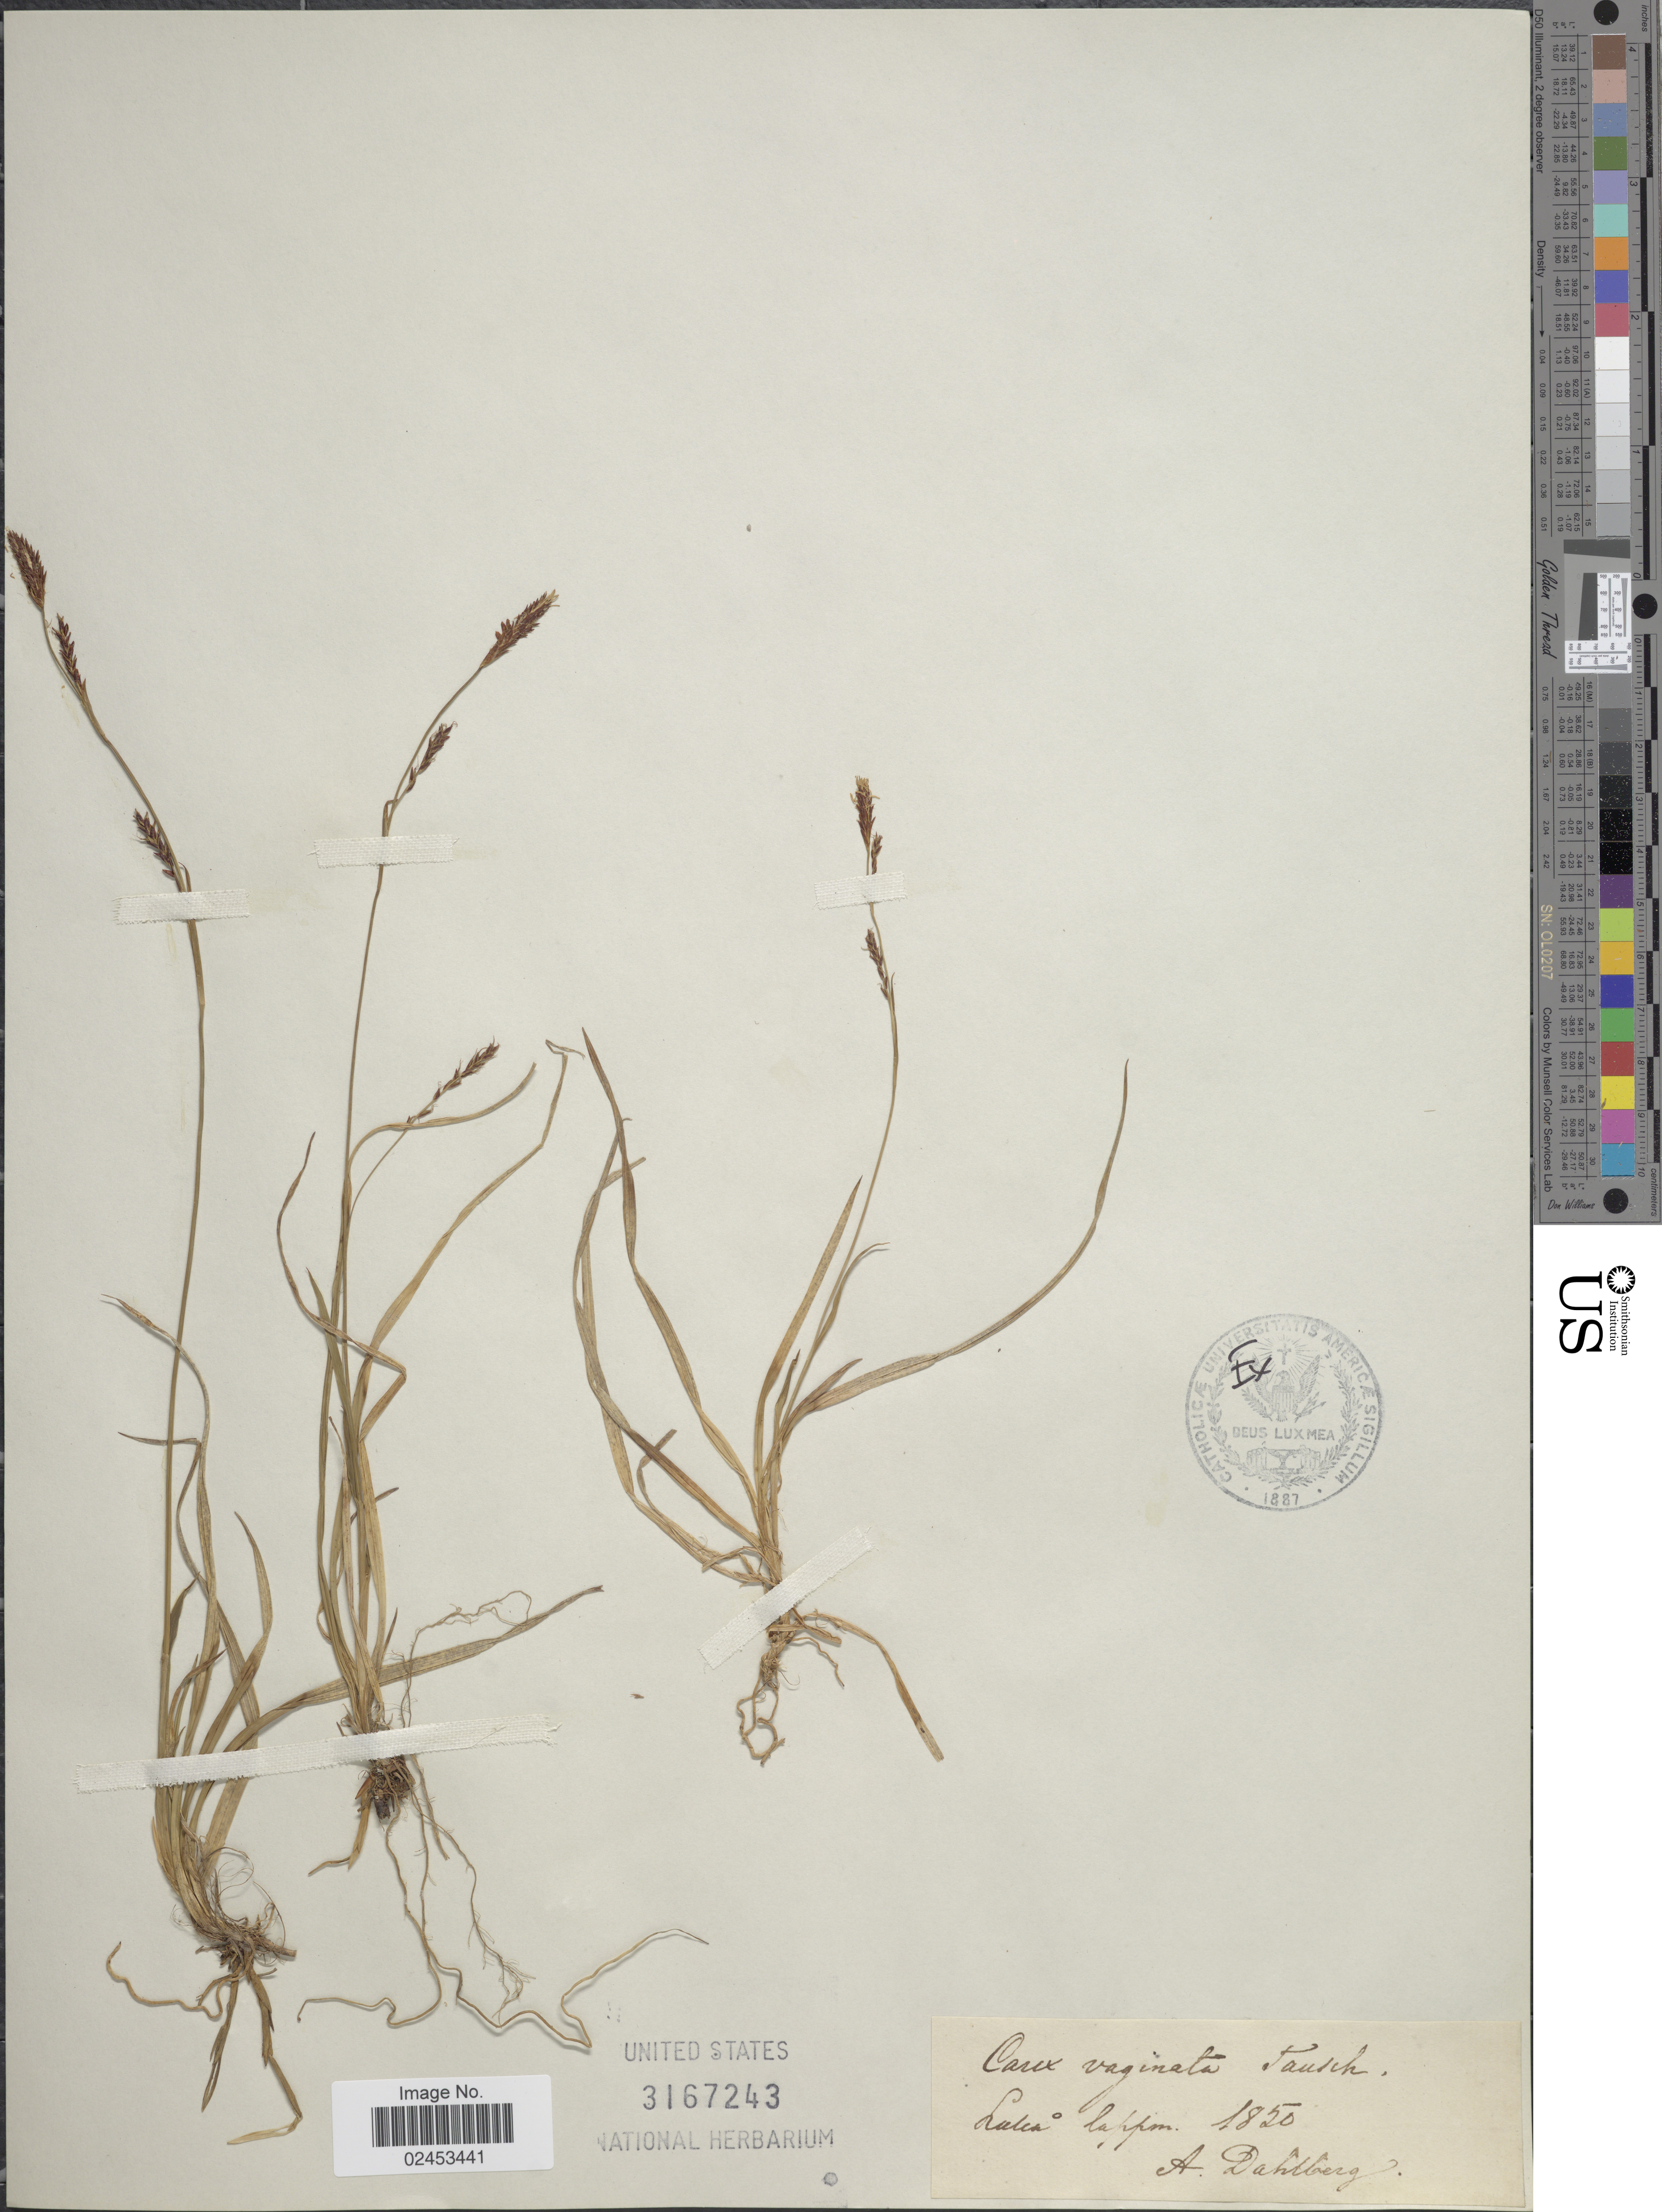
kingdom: Plantae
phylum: Tracheophyta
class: Liliopsida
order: Poales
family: Cyperaceae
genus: Carex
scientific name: Carex vaginata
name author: Tausch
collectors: A. Dahlberg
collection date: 1850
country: Finland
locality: Laten, Lappin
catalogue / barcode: US 3167243